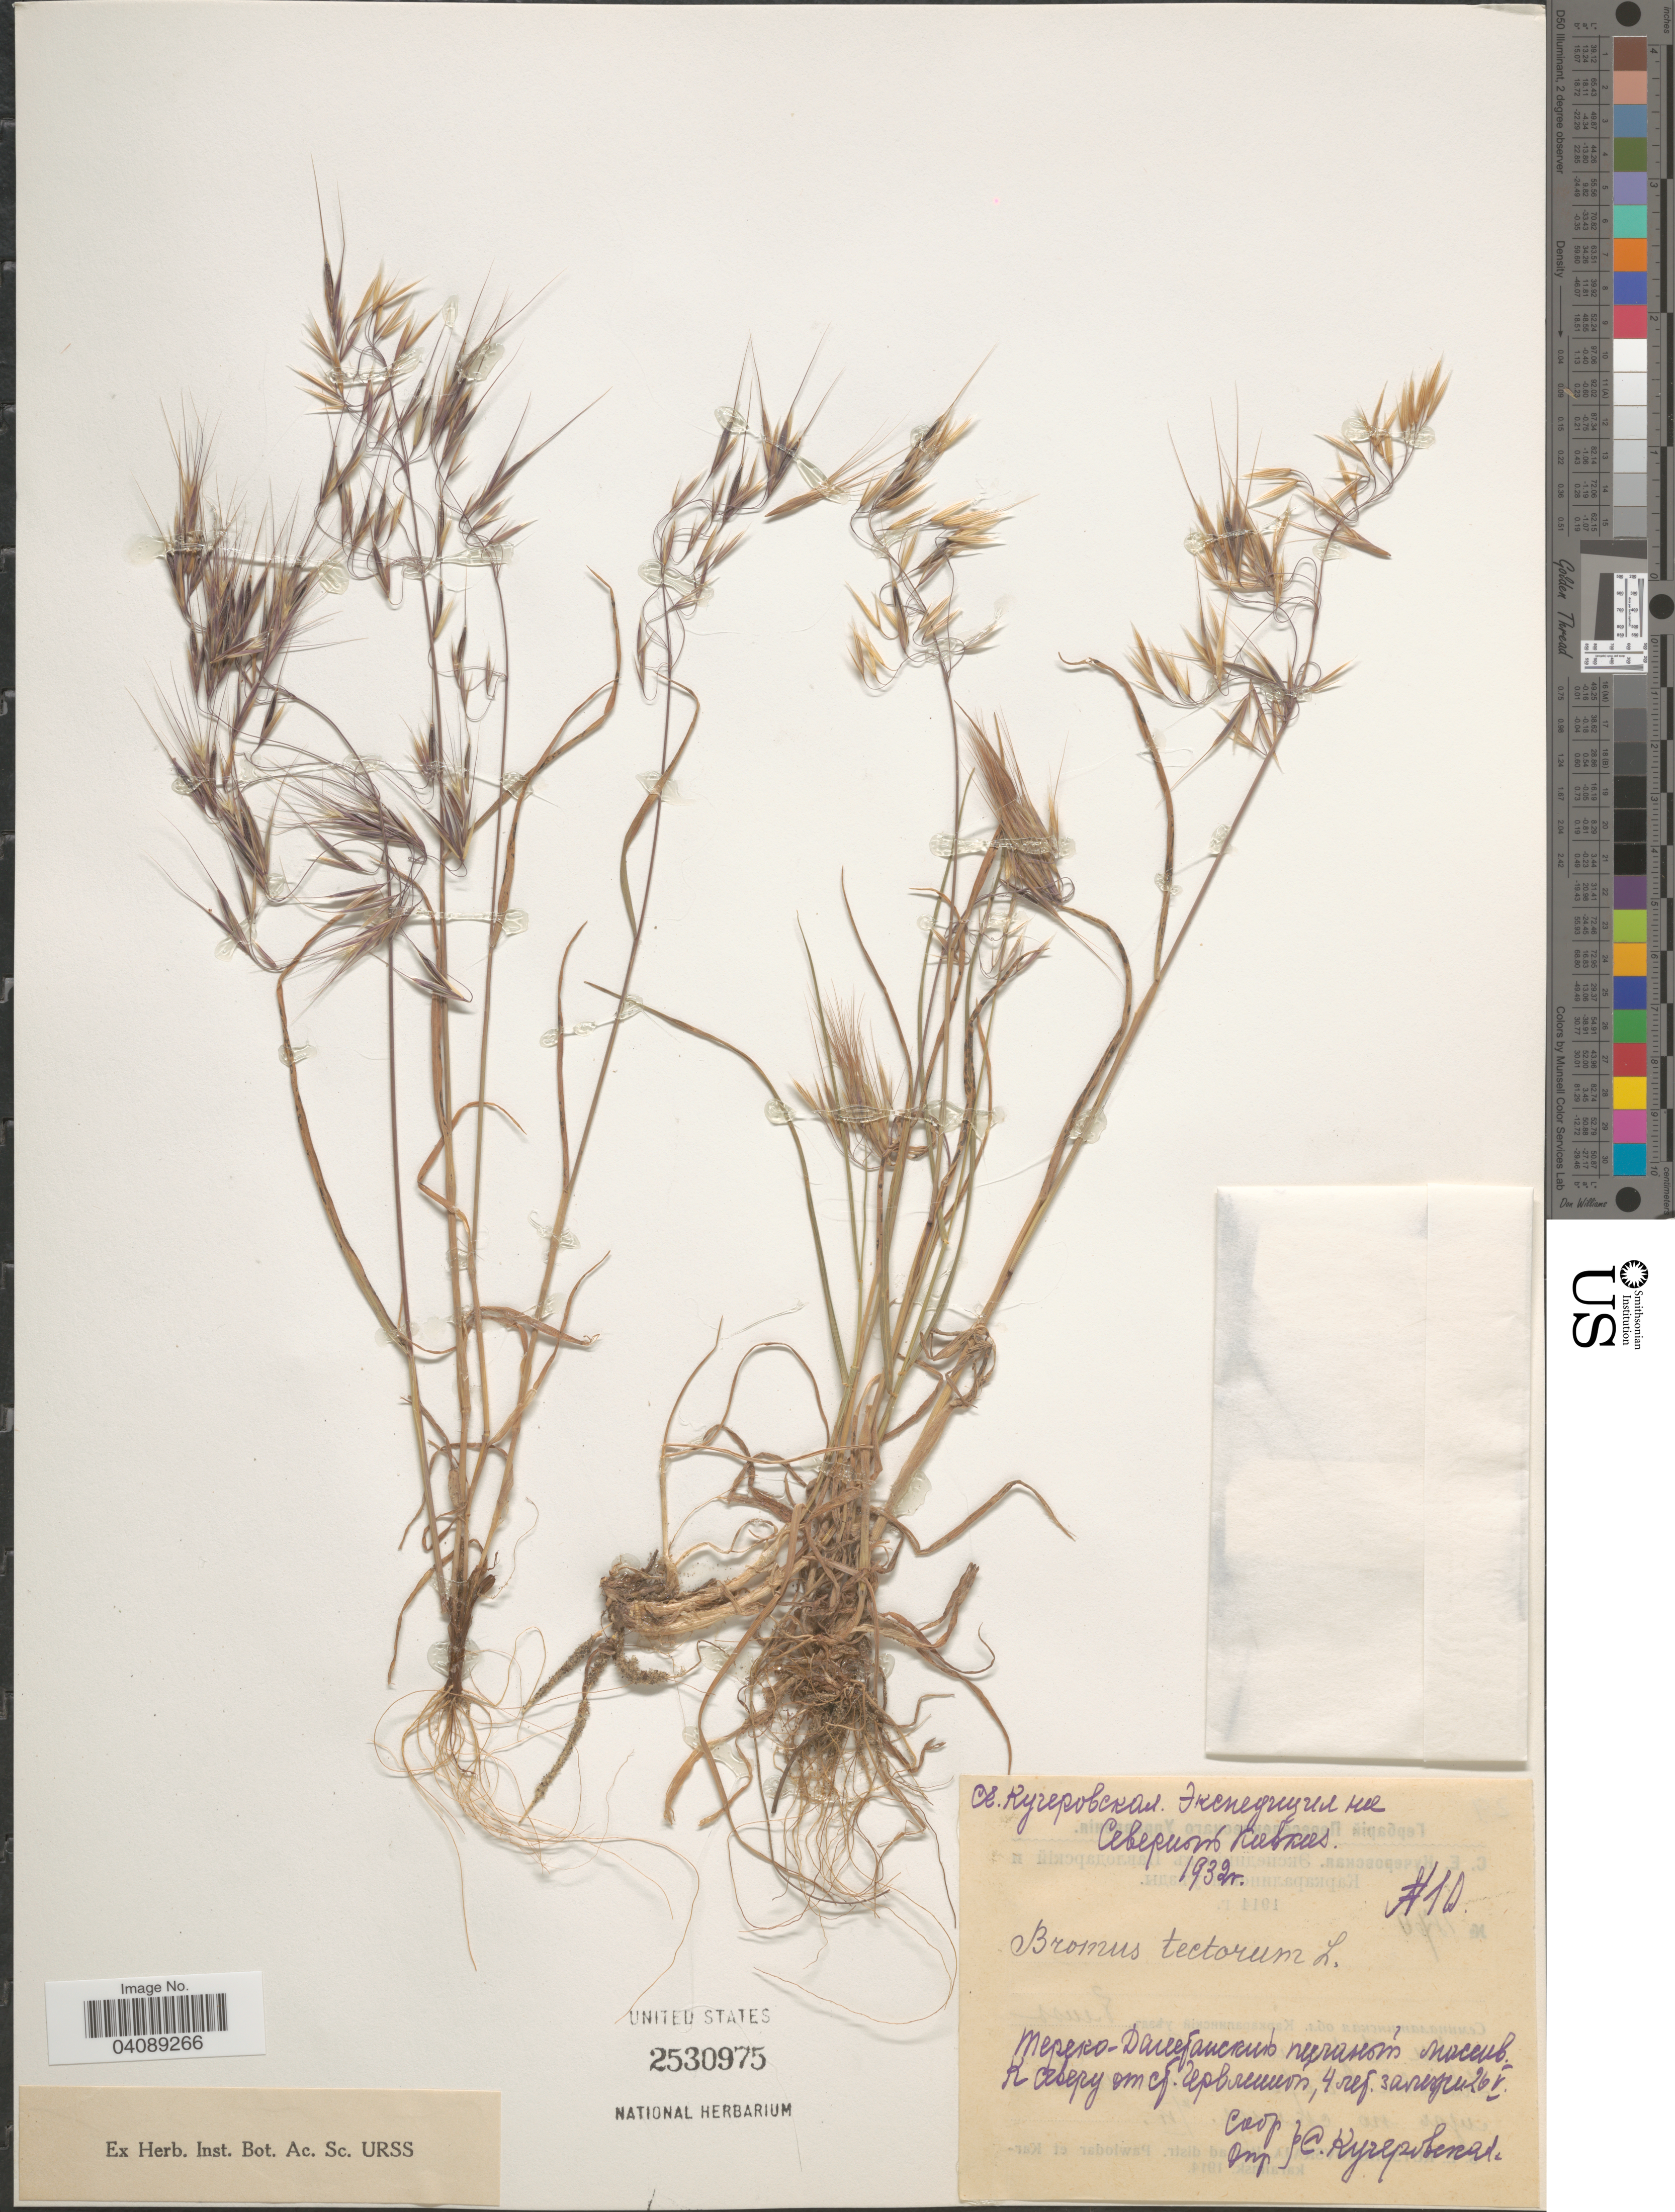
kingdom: Plantae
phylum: Tracheophyta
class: Liliopsida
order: Poales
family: Poaceae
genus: Bromus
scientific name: Bromus tectorum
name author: L.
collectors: S. Kucherovskaya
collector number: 10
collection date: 1932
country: Russian Federation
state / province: Dagestan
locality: Terec-Dagestan sand massif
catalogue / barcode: US 2530975